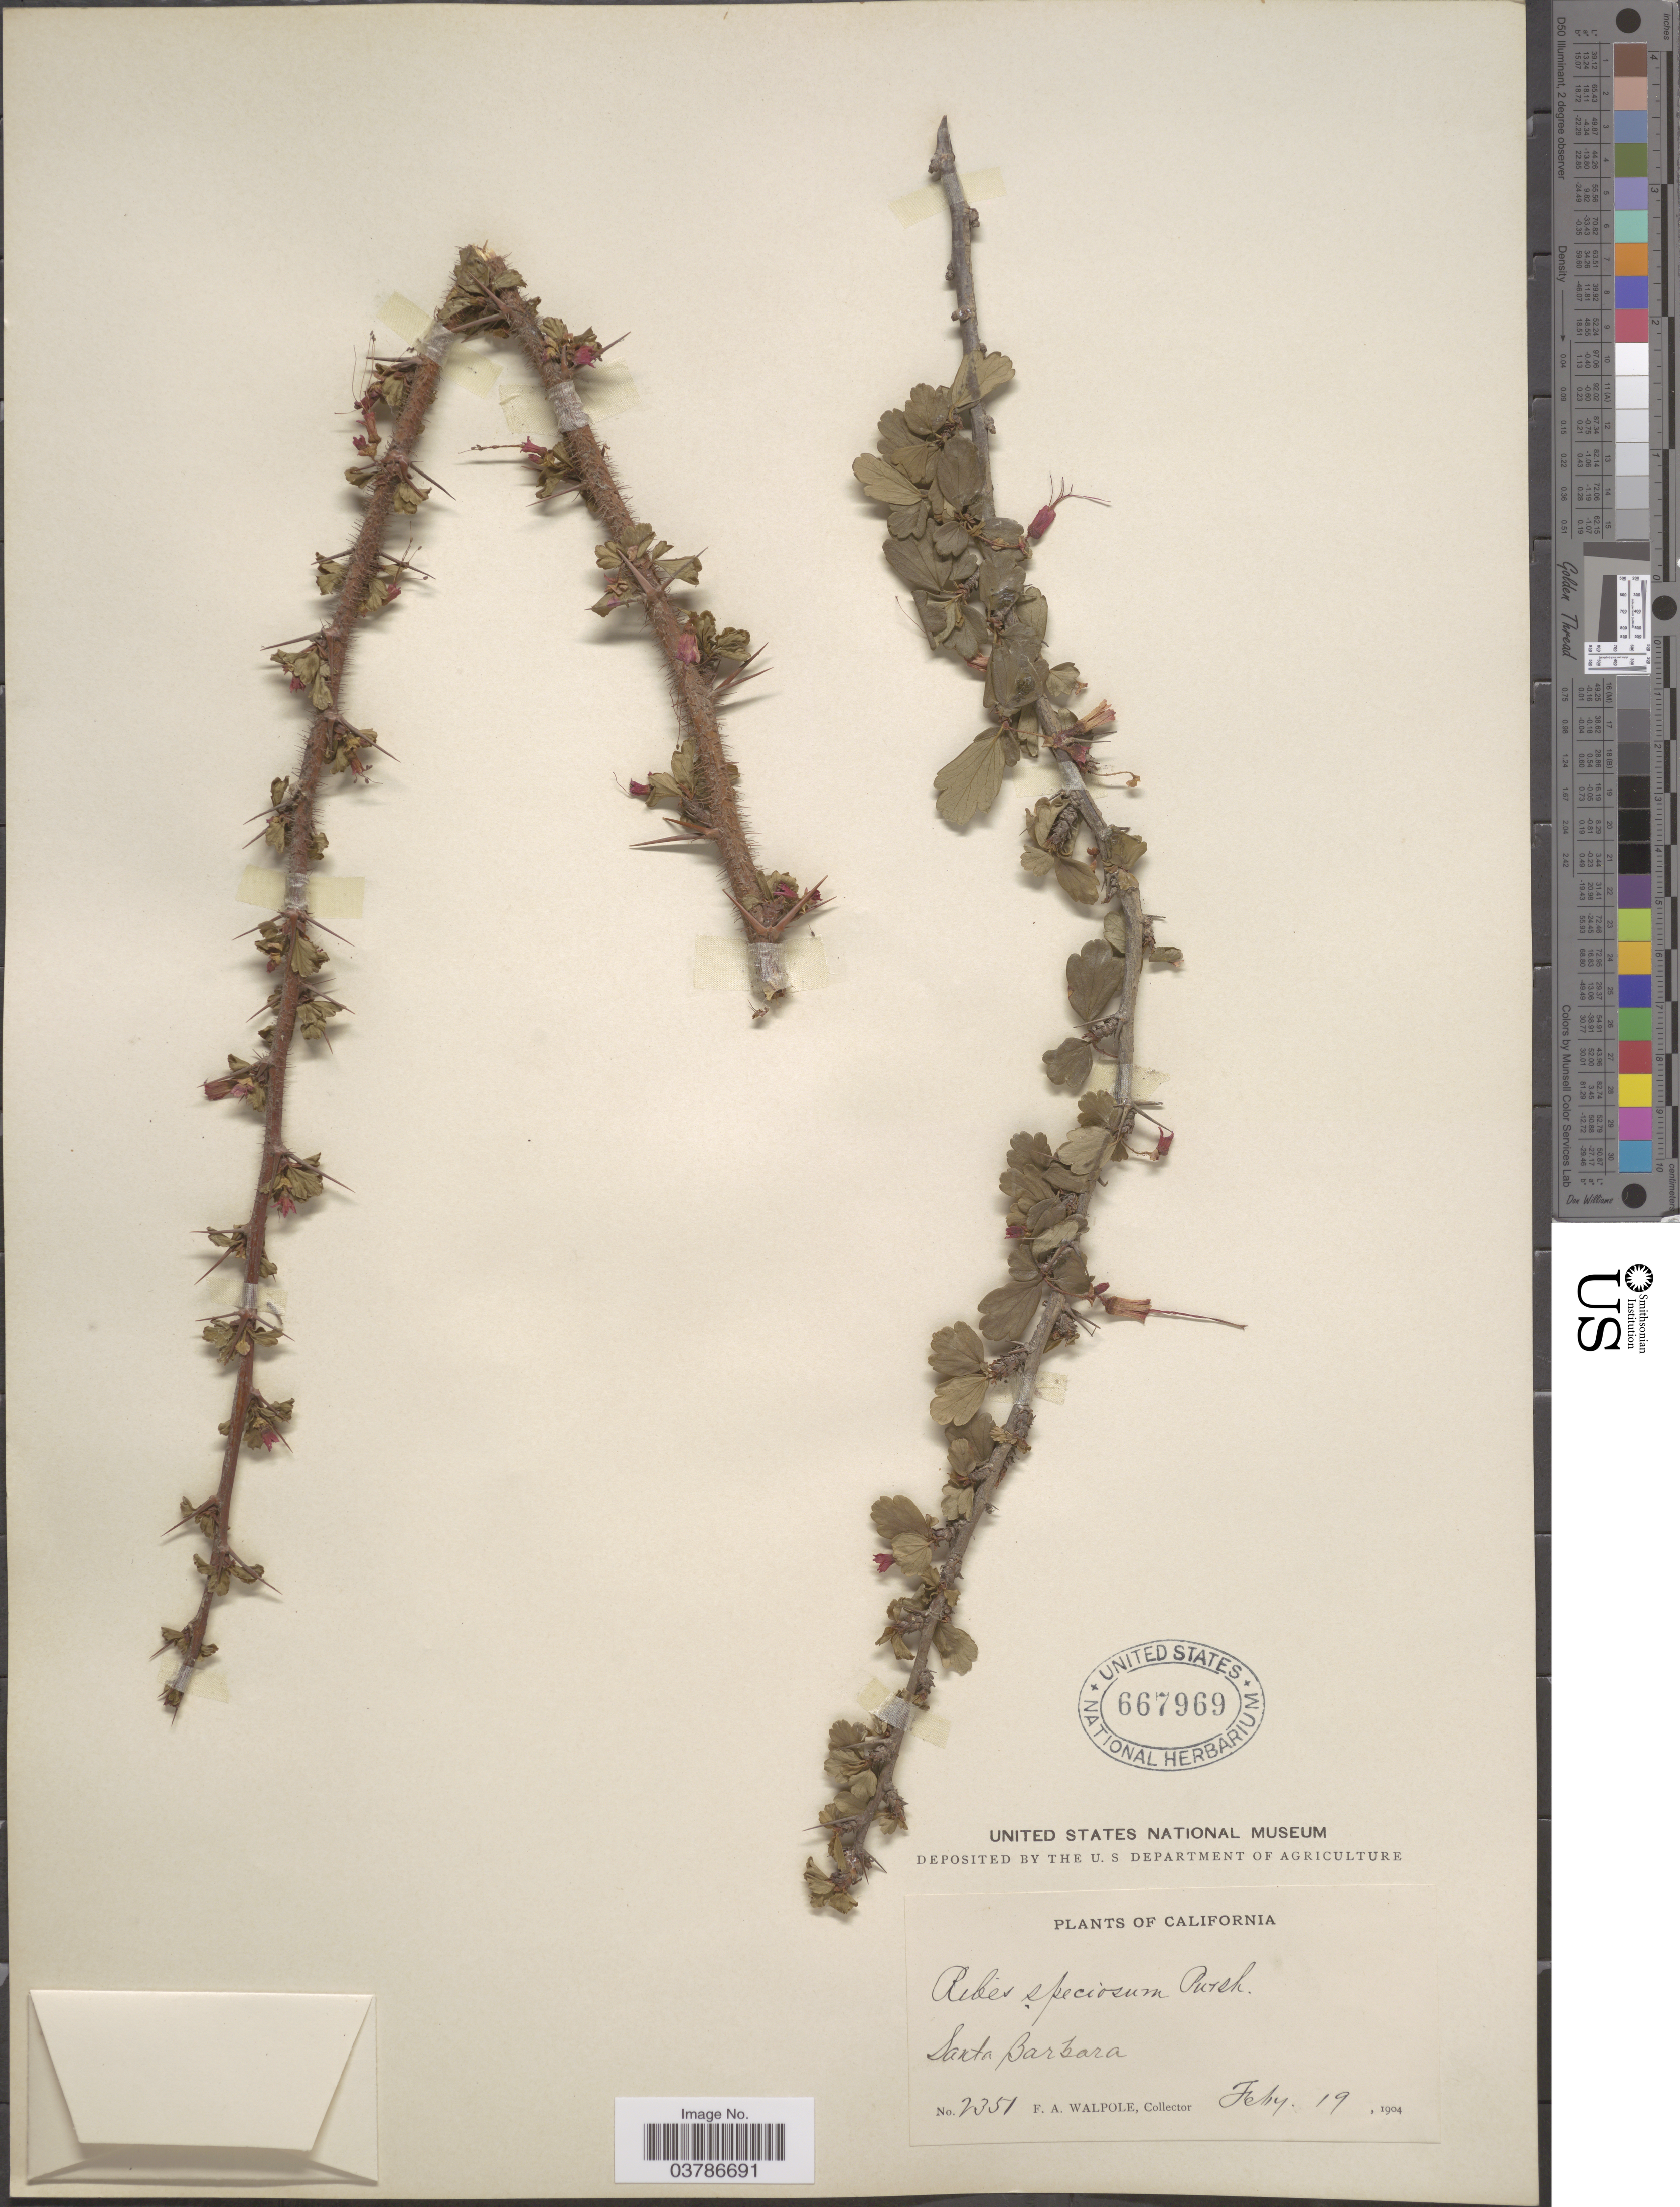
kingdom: Plantae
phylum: Tracheophyta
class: Magnoliopsida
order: Saxifragales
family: Grossulariaceae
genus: Ribes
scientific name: Ribes speciosum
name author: Pursh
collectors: F. Walpole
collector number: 2351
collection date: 1904-02-19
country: United States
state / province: California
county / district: Santa Barbara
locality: Santa Barbara.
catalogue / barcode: US 667969